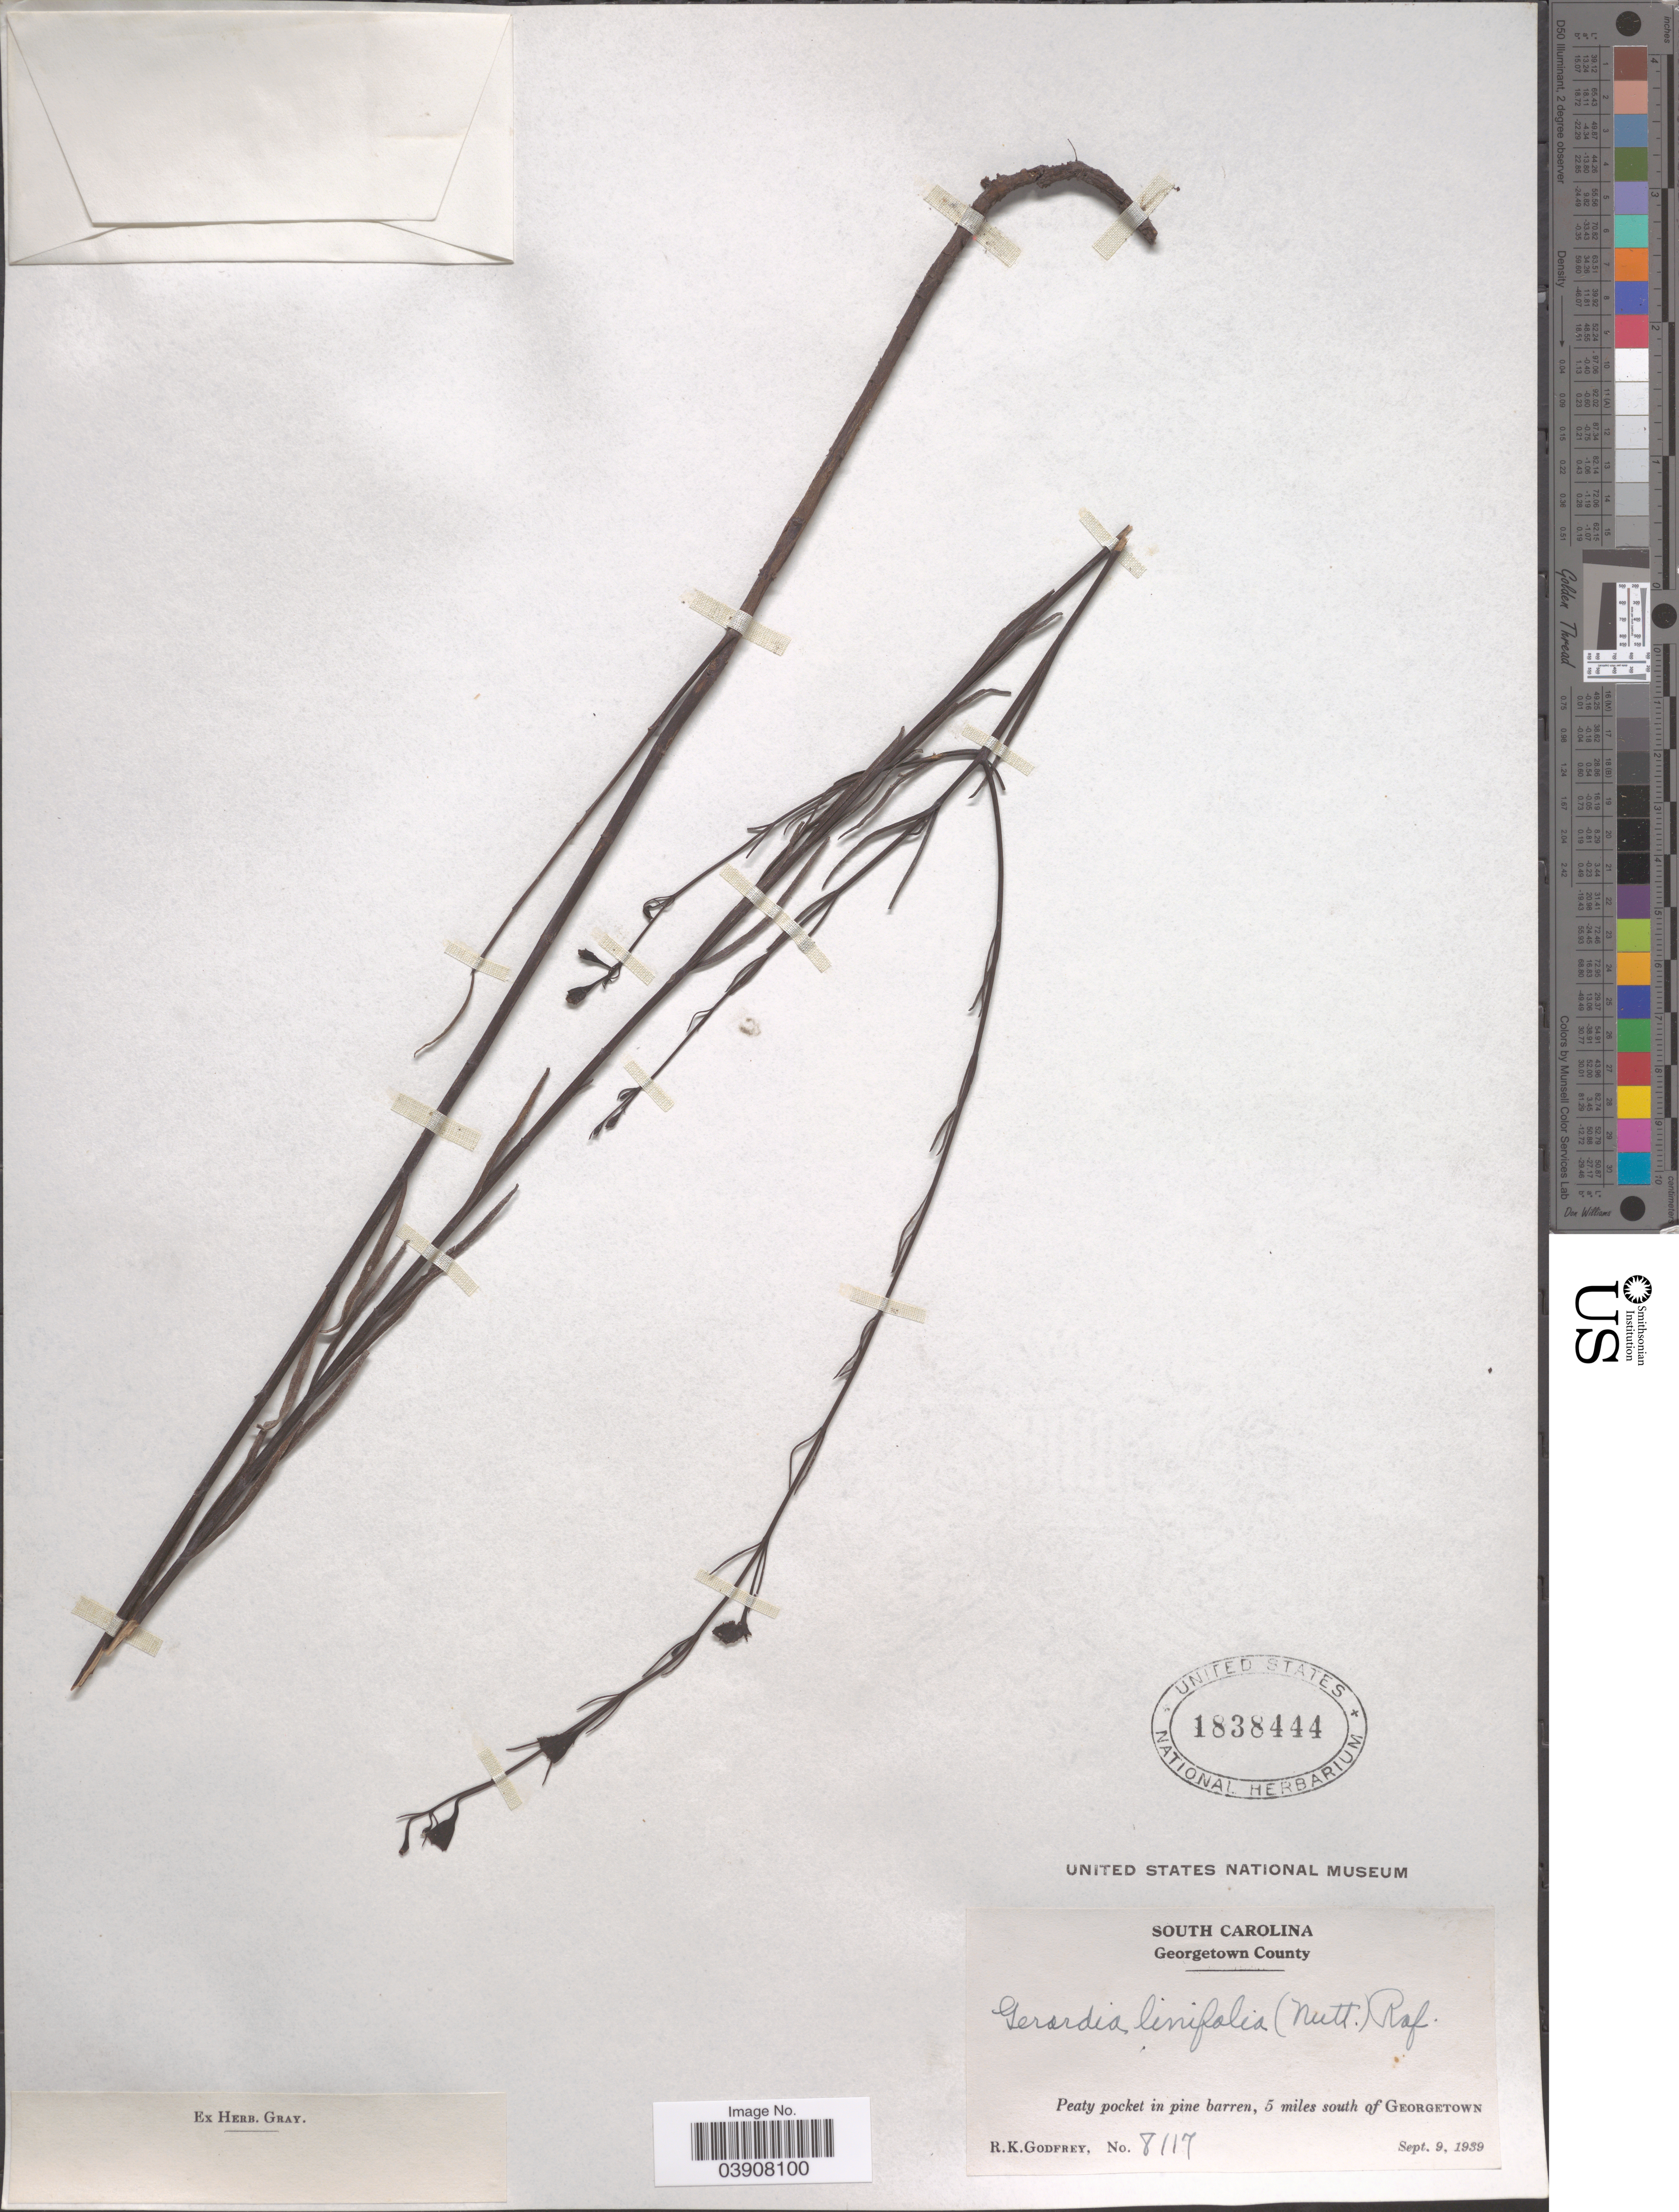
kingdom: Plantae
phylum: Tracheophyta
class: Magnoliopsida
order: Lamiales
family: Orobanchaceae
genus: Agalinis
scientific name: Agalinis linifolia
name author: (Nutt.) Britton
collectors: R. K. Godfrey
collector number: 8117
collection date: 1939-09-09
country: United States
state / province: South Carolina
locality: Georgetown County. Peaty pocket in pine barren, 5 miles south of Georgetown.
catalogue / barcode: US 1838444